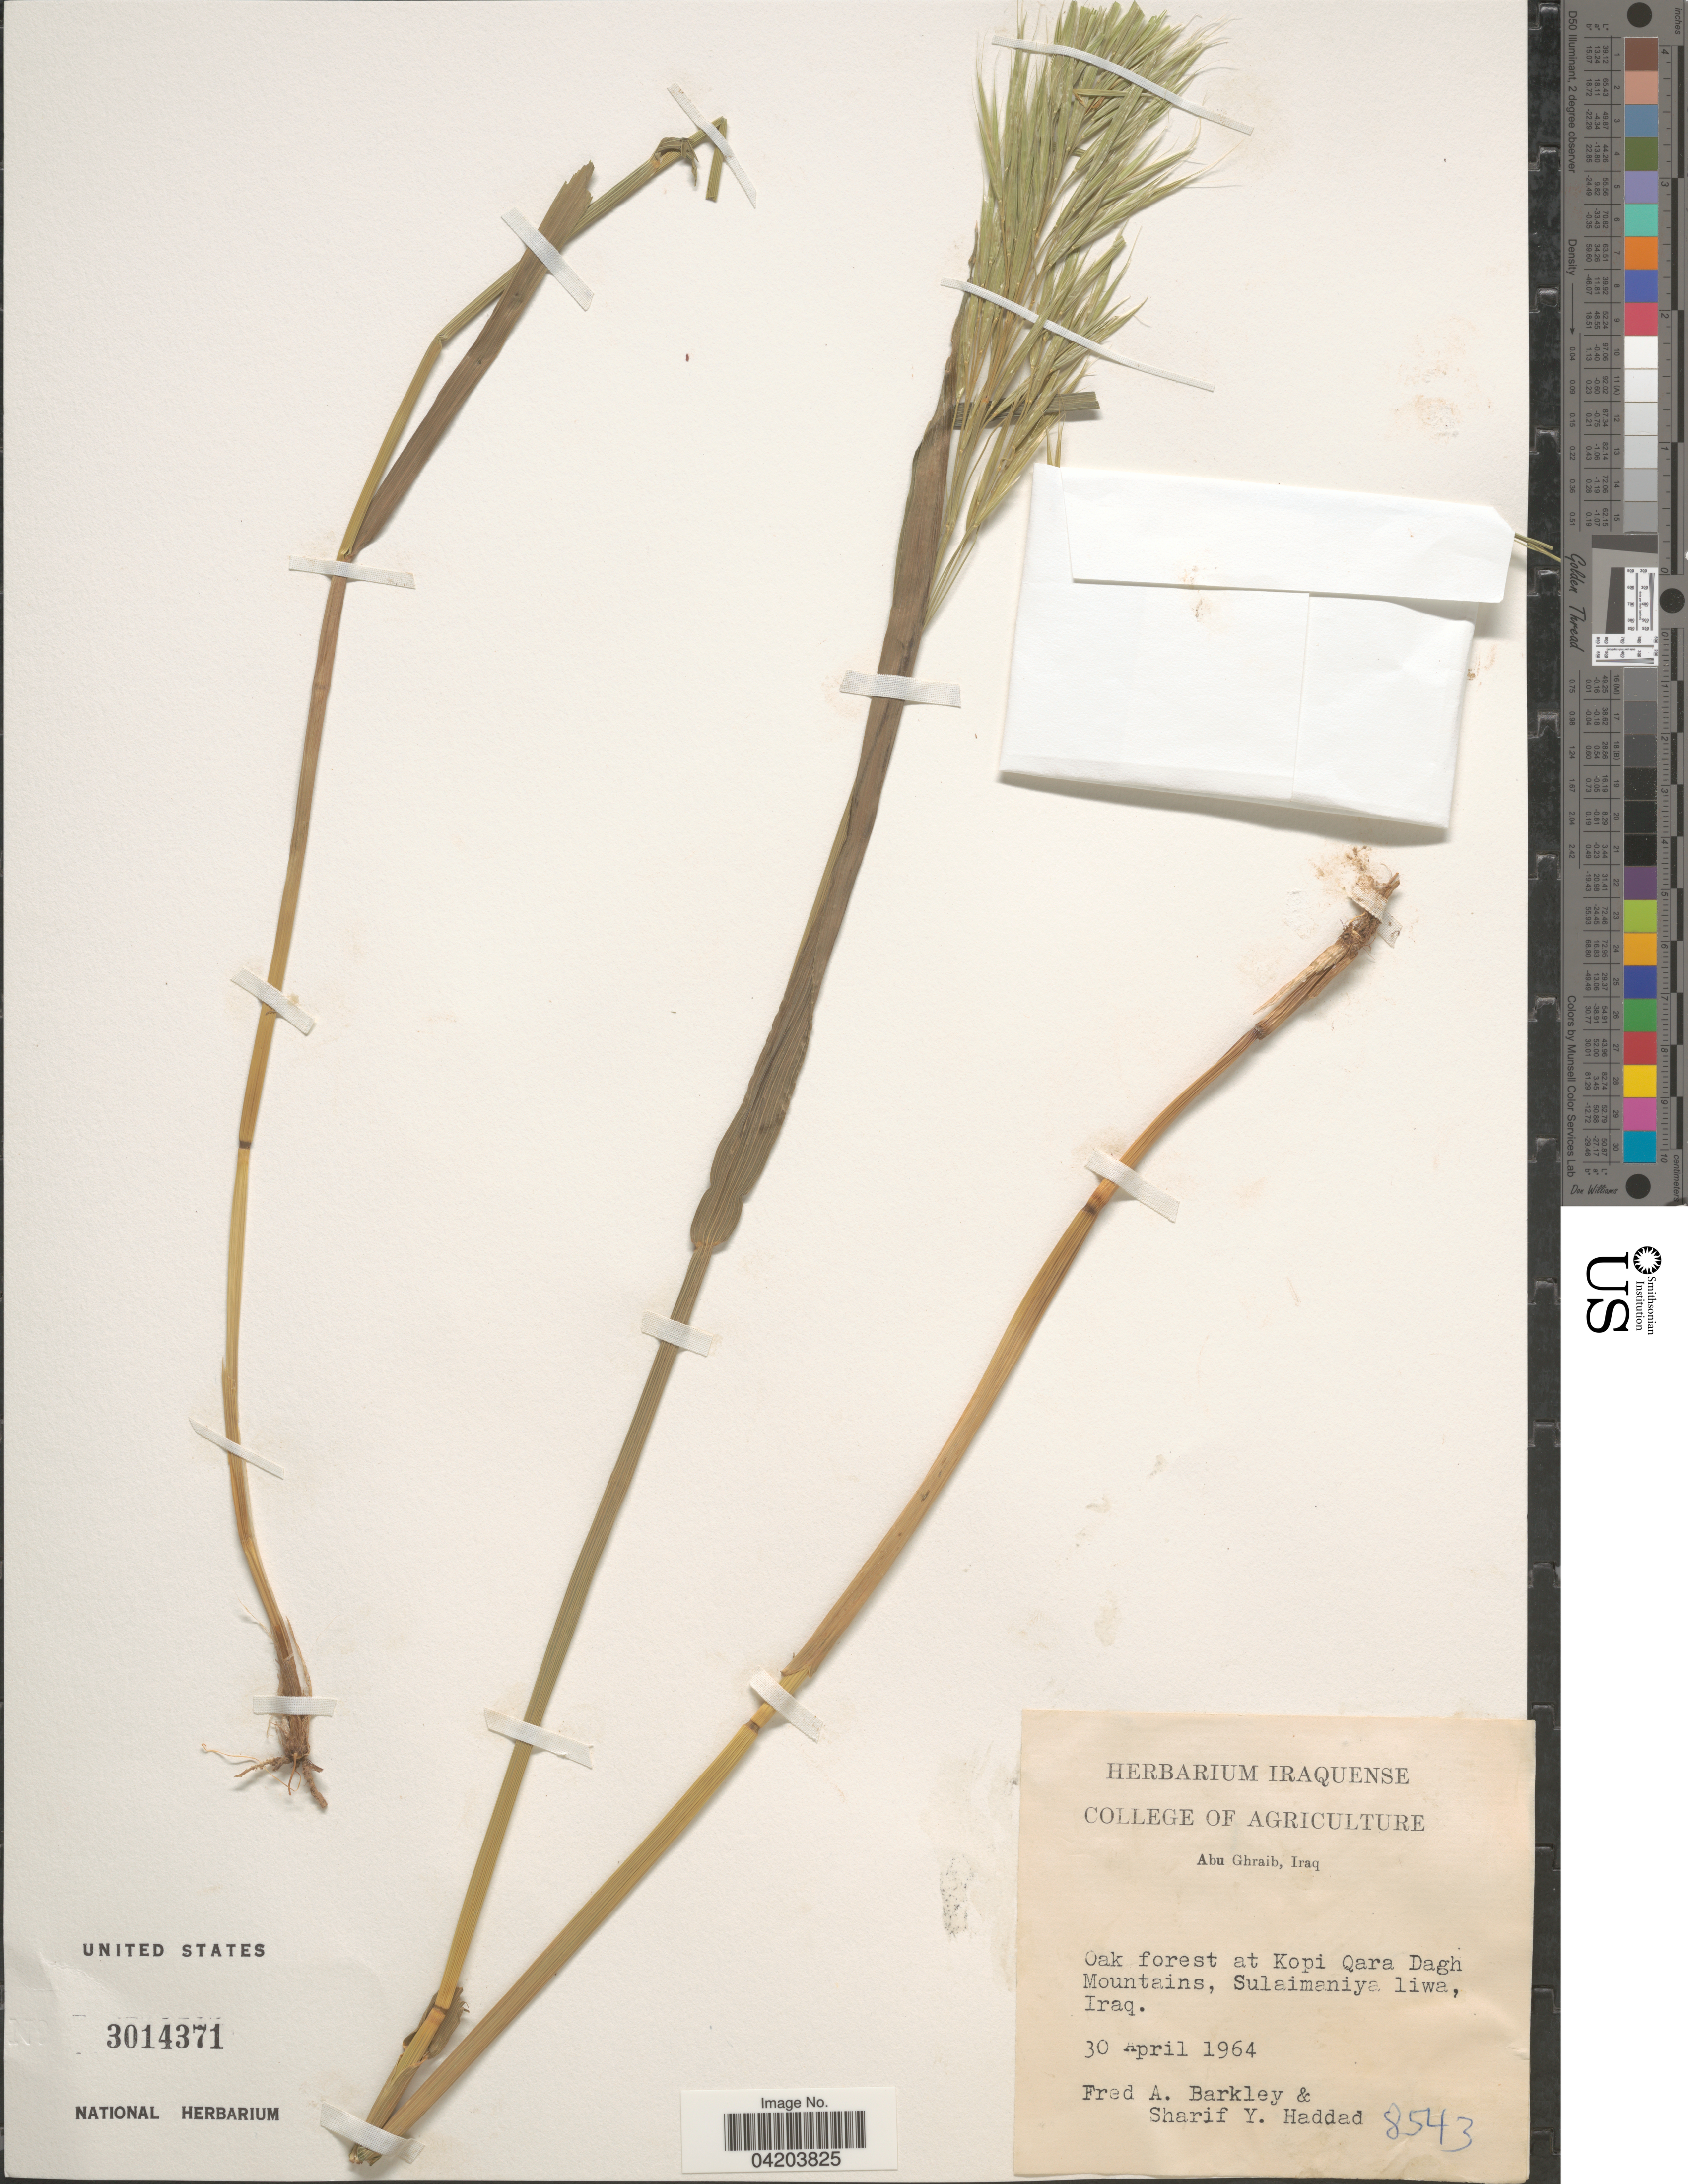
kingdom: Plantae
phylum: Tracheophyta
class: Liliopsida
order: Poales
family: Poaceae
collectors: F. A. Barkley & S. Haddad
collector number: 8543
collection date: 1964-04-30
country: Iraq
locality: Oak forest at Kopi Qara Dagh Mountains, Sulaimaniya liwa.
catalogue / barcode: US 3014371